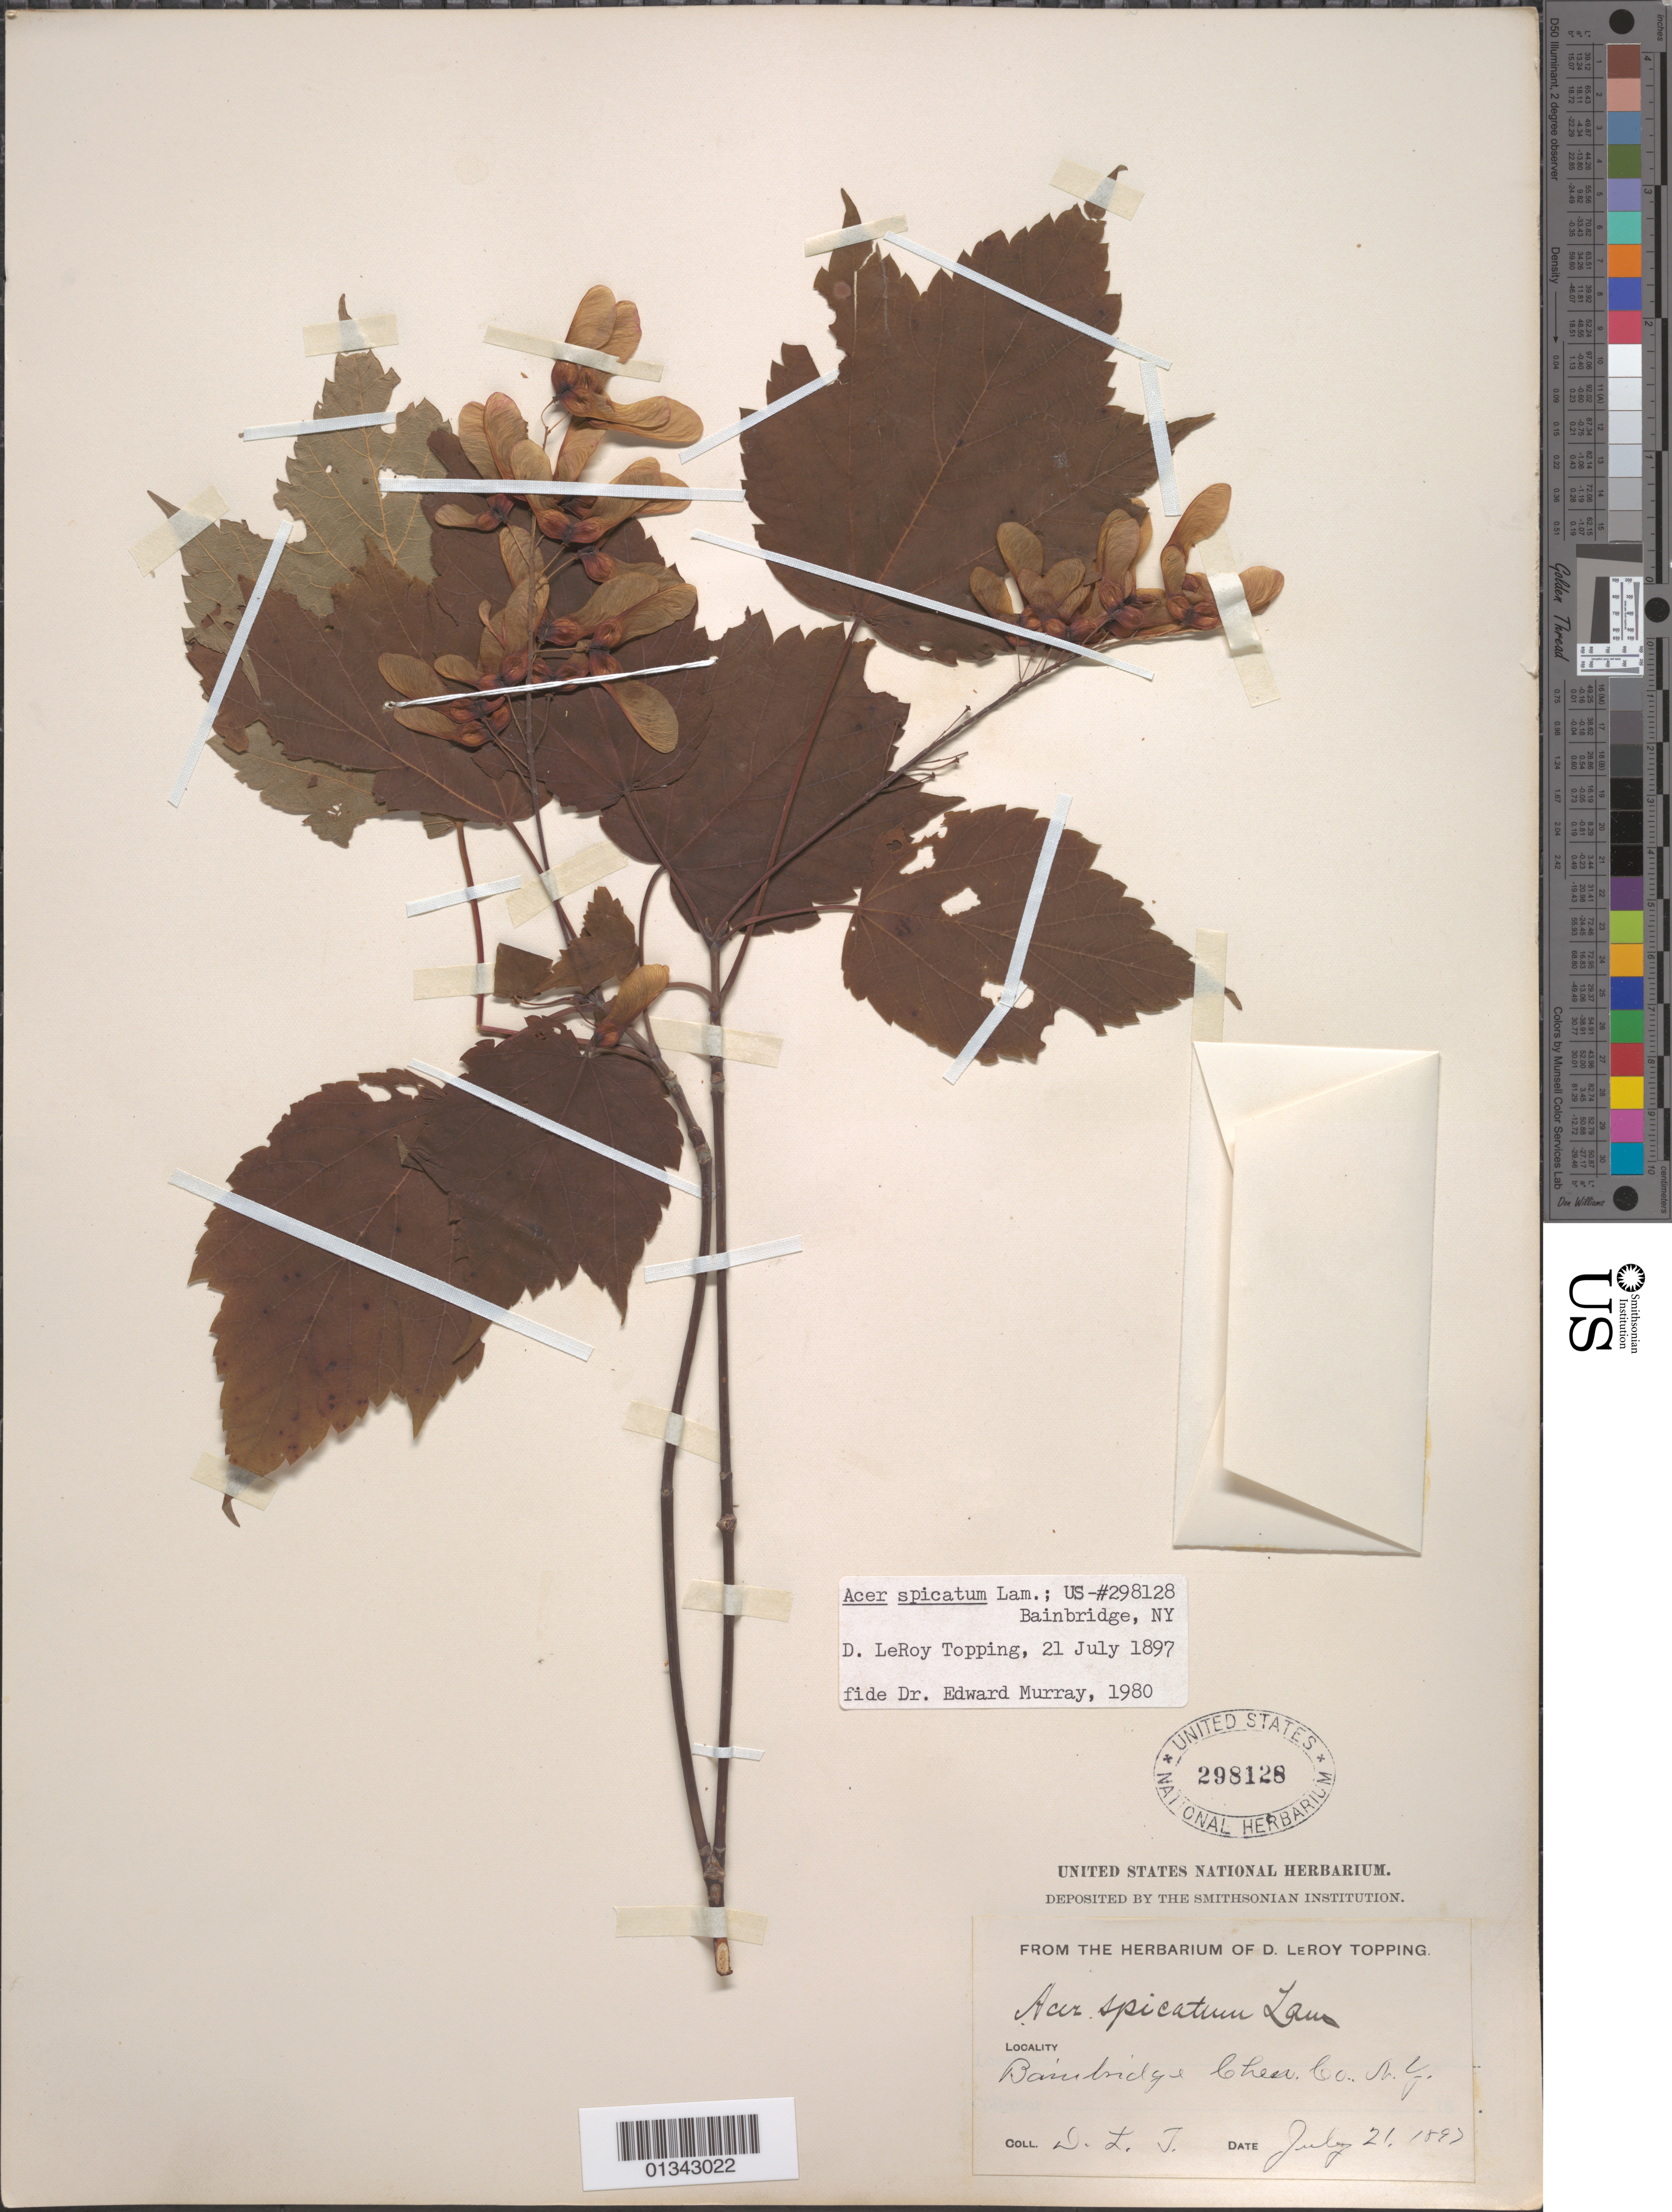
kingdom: Plantae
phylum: Tracheophyta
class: Magnoliopsida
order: Sapindales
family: Sapindaceae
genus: Acer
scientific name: Acer spicatum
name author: Lam.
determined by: Murray, Edward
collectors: D. L. Topping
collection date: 1897-07-21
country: United States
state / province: New York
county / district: Chenango County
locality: Chenango County, Bainbridge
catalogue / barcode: US 298128